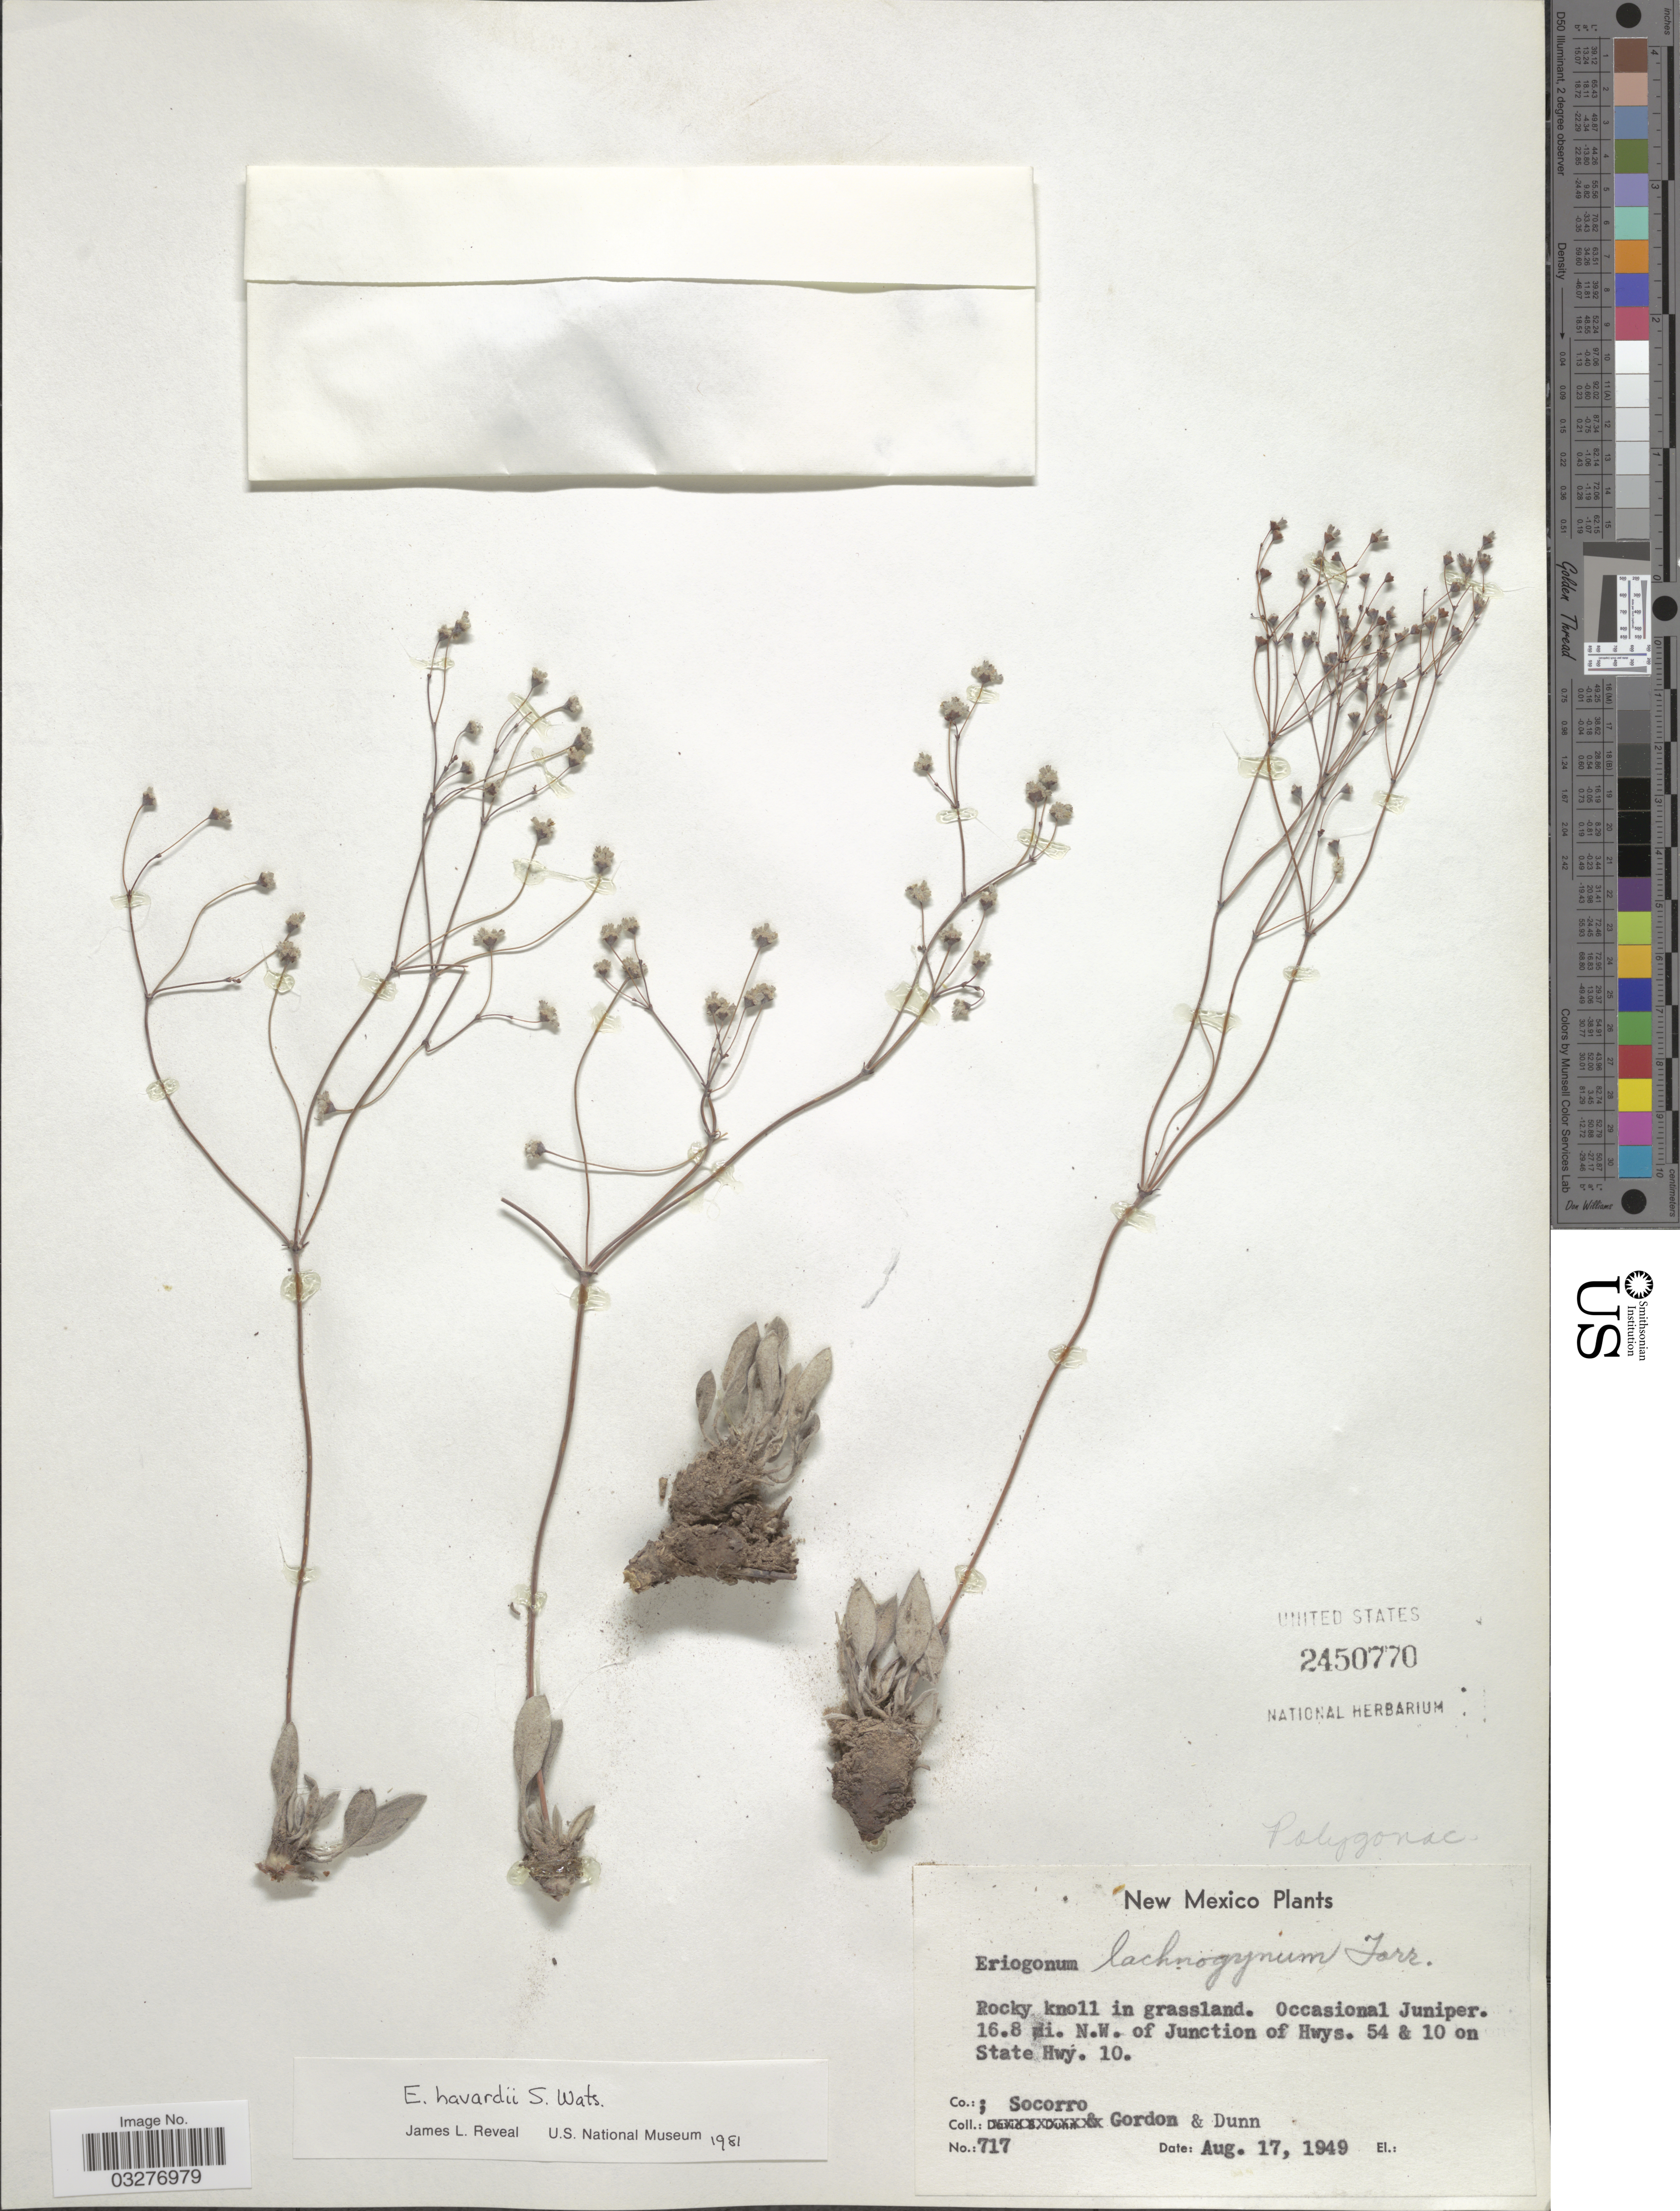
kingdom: Plantae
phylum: Tracheophyta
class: Magnoliopsida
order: Caryophyllales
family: Polygonaceae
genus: Eriogonum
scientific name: Eriogonum havardii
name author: S. Watson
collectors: -. Gordon & -- Dunn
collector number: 717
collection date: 1949-08-17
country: United States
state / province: New Mexico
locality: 16.8 mi. N.W. of Junction of Hwys. 54 & 10 on State Hwy. 10. Co.: Socorro.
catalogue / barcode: US 2450770